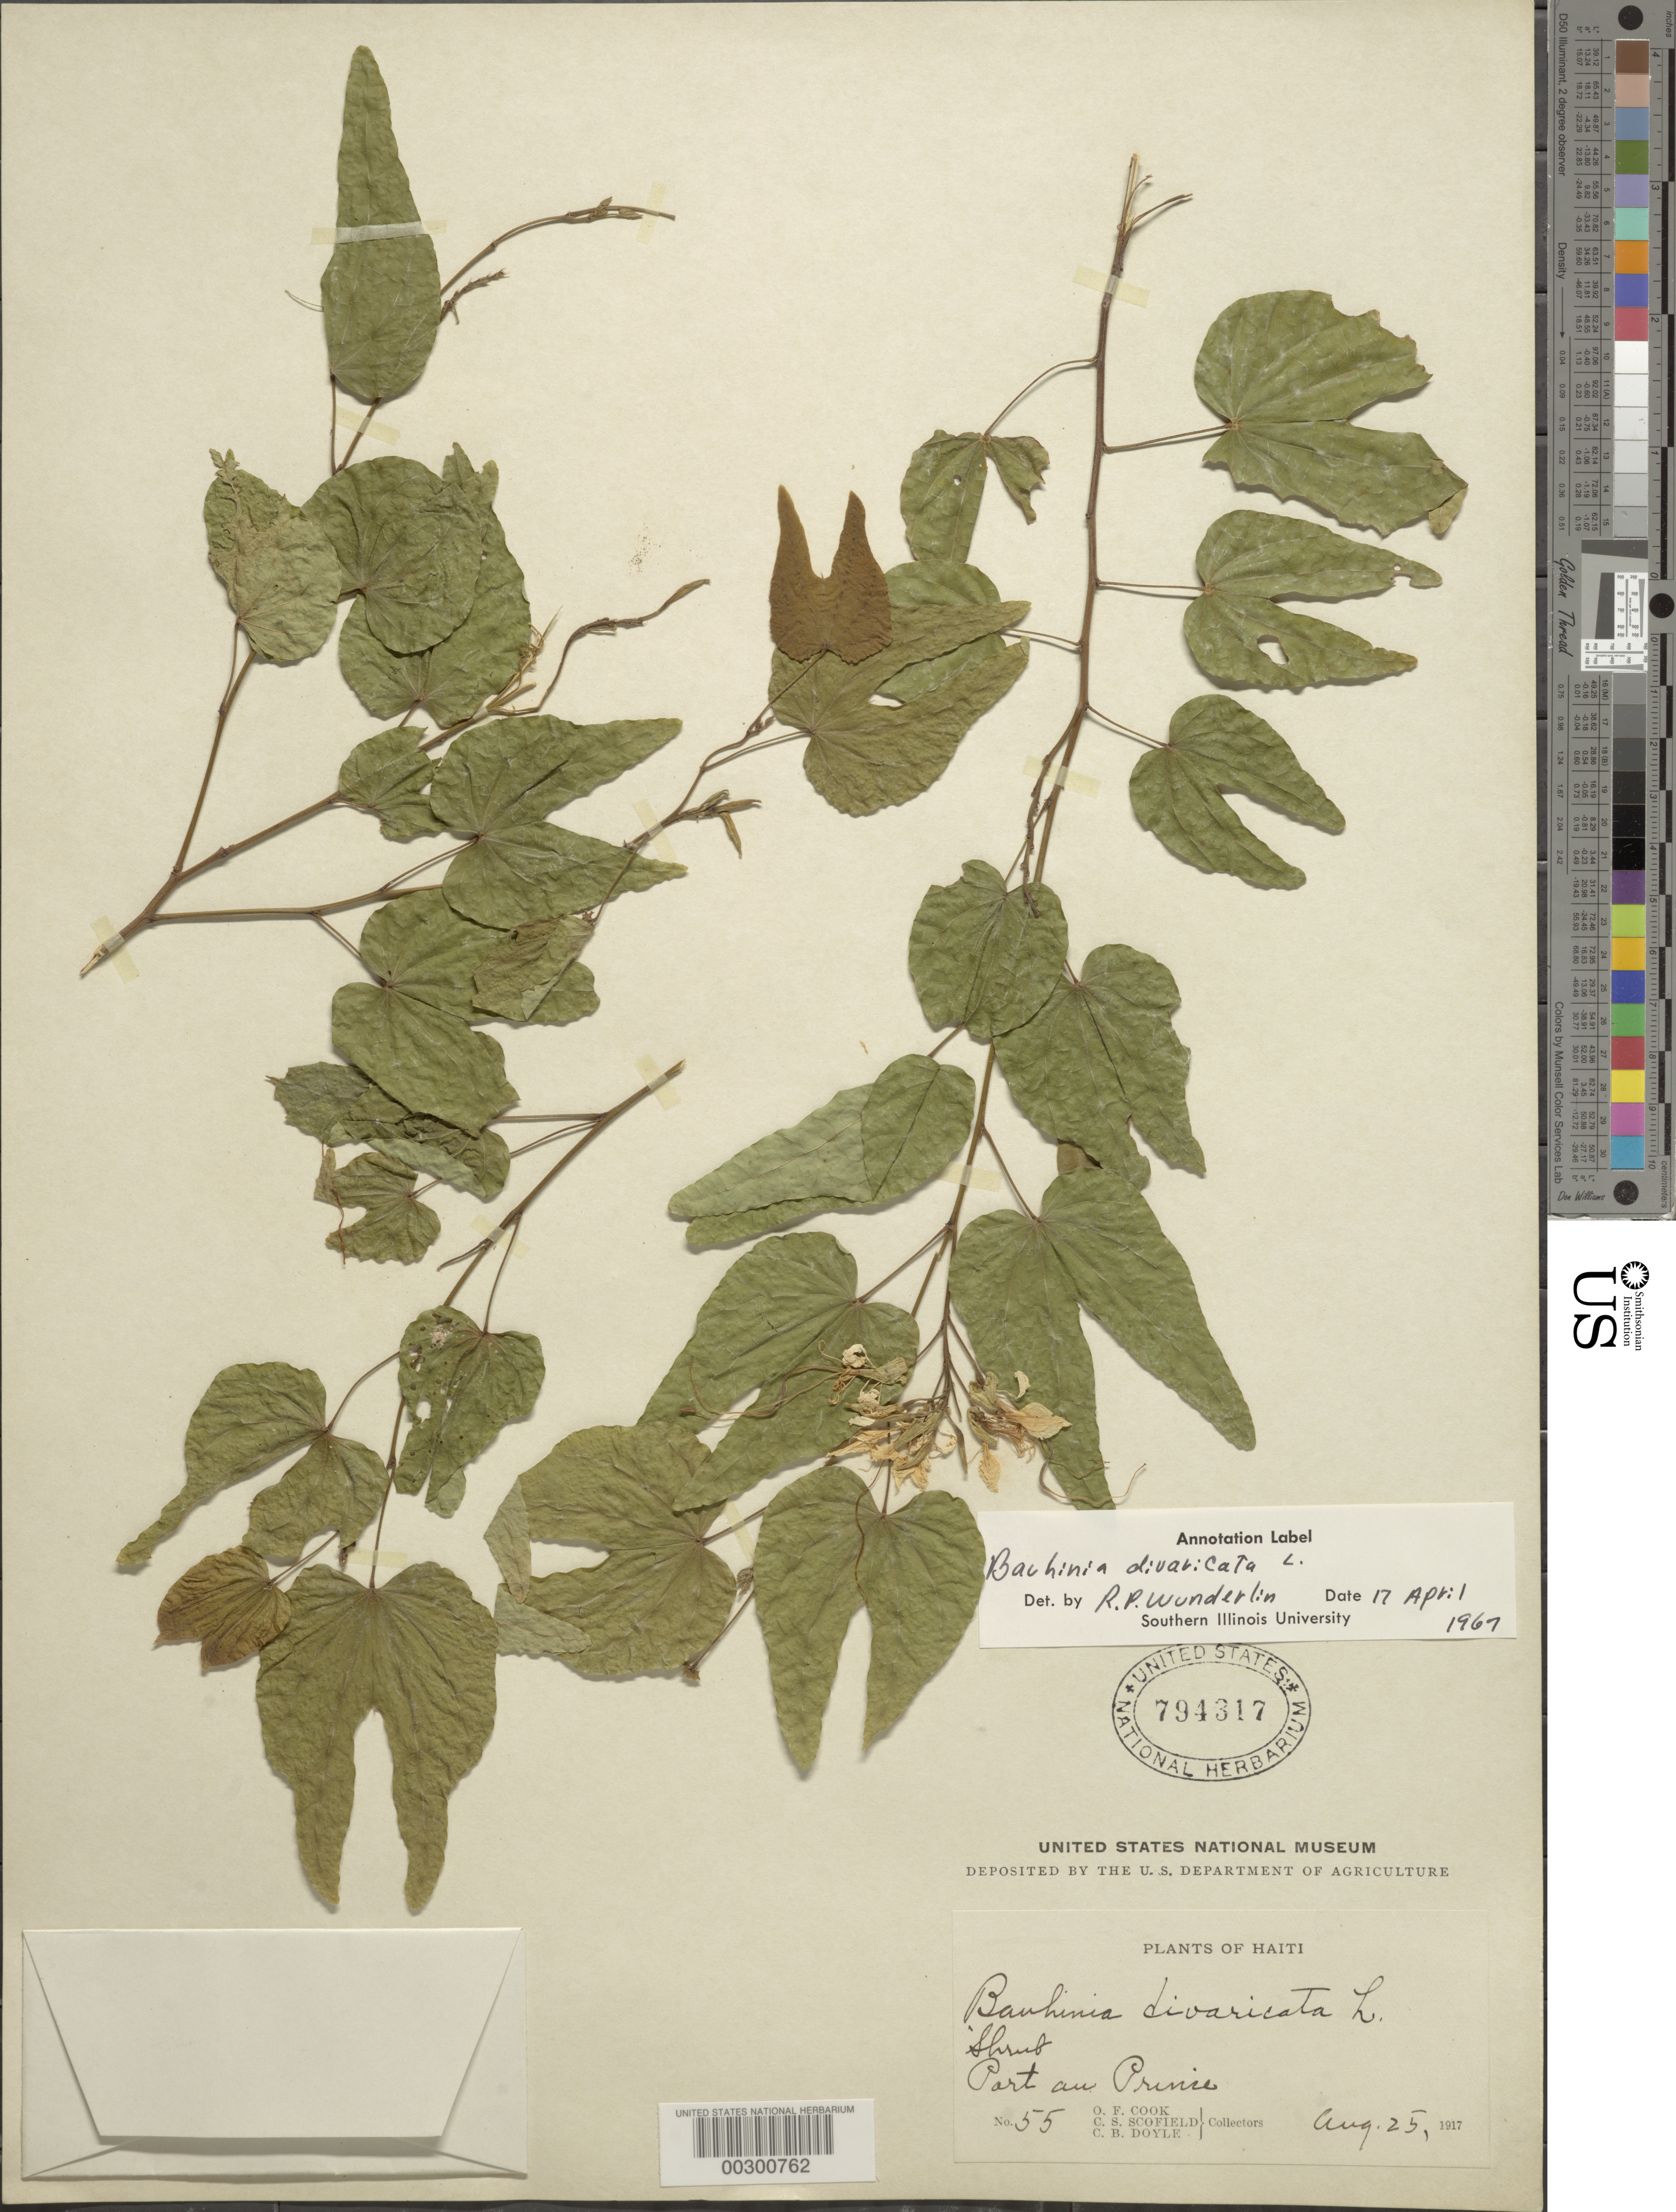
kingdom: Plantae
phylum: Tracheophyta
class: Magnoliopsida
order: Fabales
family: Fabaceae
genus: Bauhinia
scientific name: Bauhinia divaricata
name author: L.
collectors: O. F. Cook, C. Scofield & C. Doyle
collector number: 55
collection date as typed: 25 Aug 1917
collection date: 1917-08-25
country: Haiti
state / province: Ouest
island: Hispaniola Island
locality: Port au prince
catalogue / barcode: US 794317